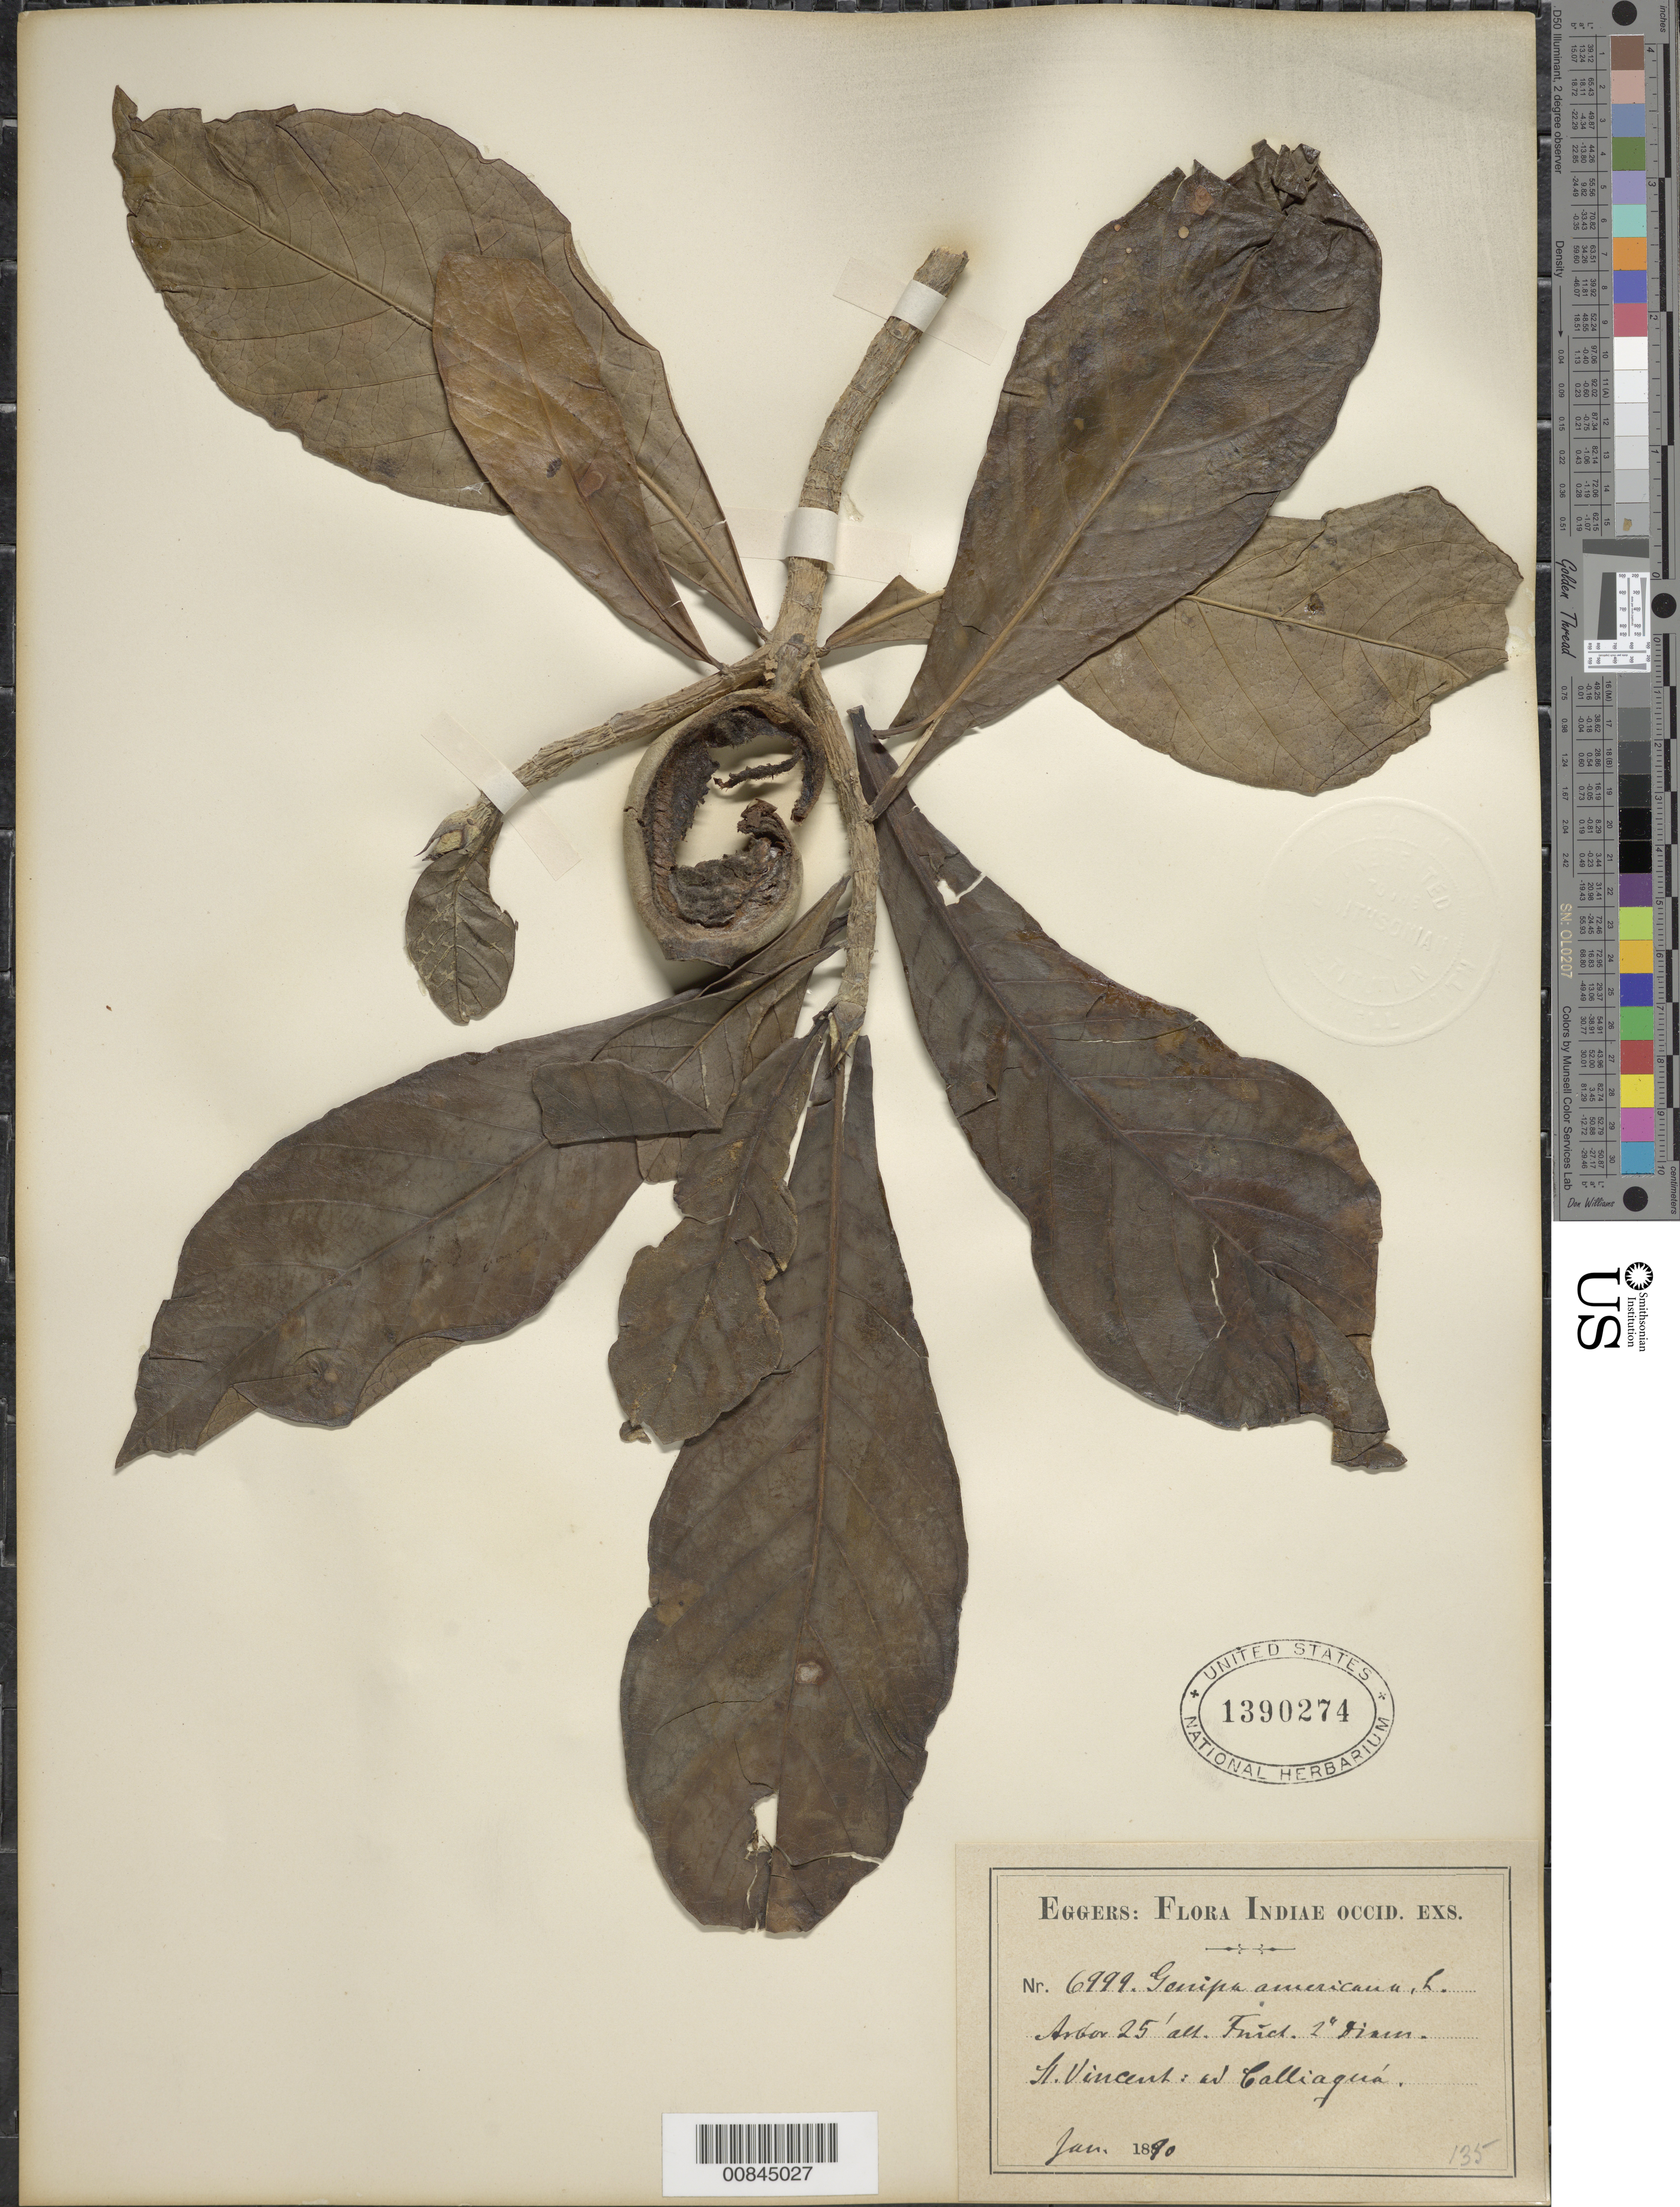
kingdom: Plantae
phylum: Tracheophyta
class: Magnoliopsida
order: Gentianales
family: Rubiaceae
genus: Genipa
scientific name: Genipa americana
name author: L.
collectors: H. F. A. von Eggers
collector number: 6999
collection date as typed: Jan 1890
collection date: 1890-01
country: St. Vincent - Grenadines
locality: Ad Calliaguá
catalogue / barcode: US 1390274